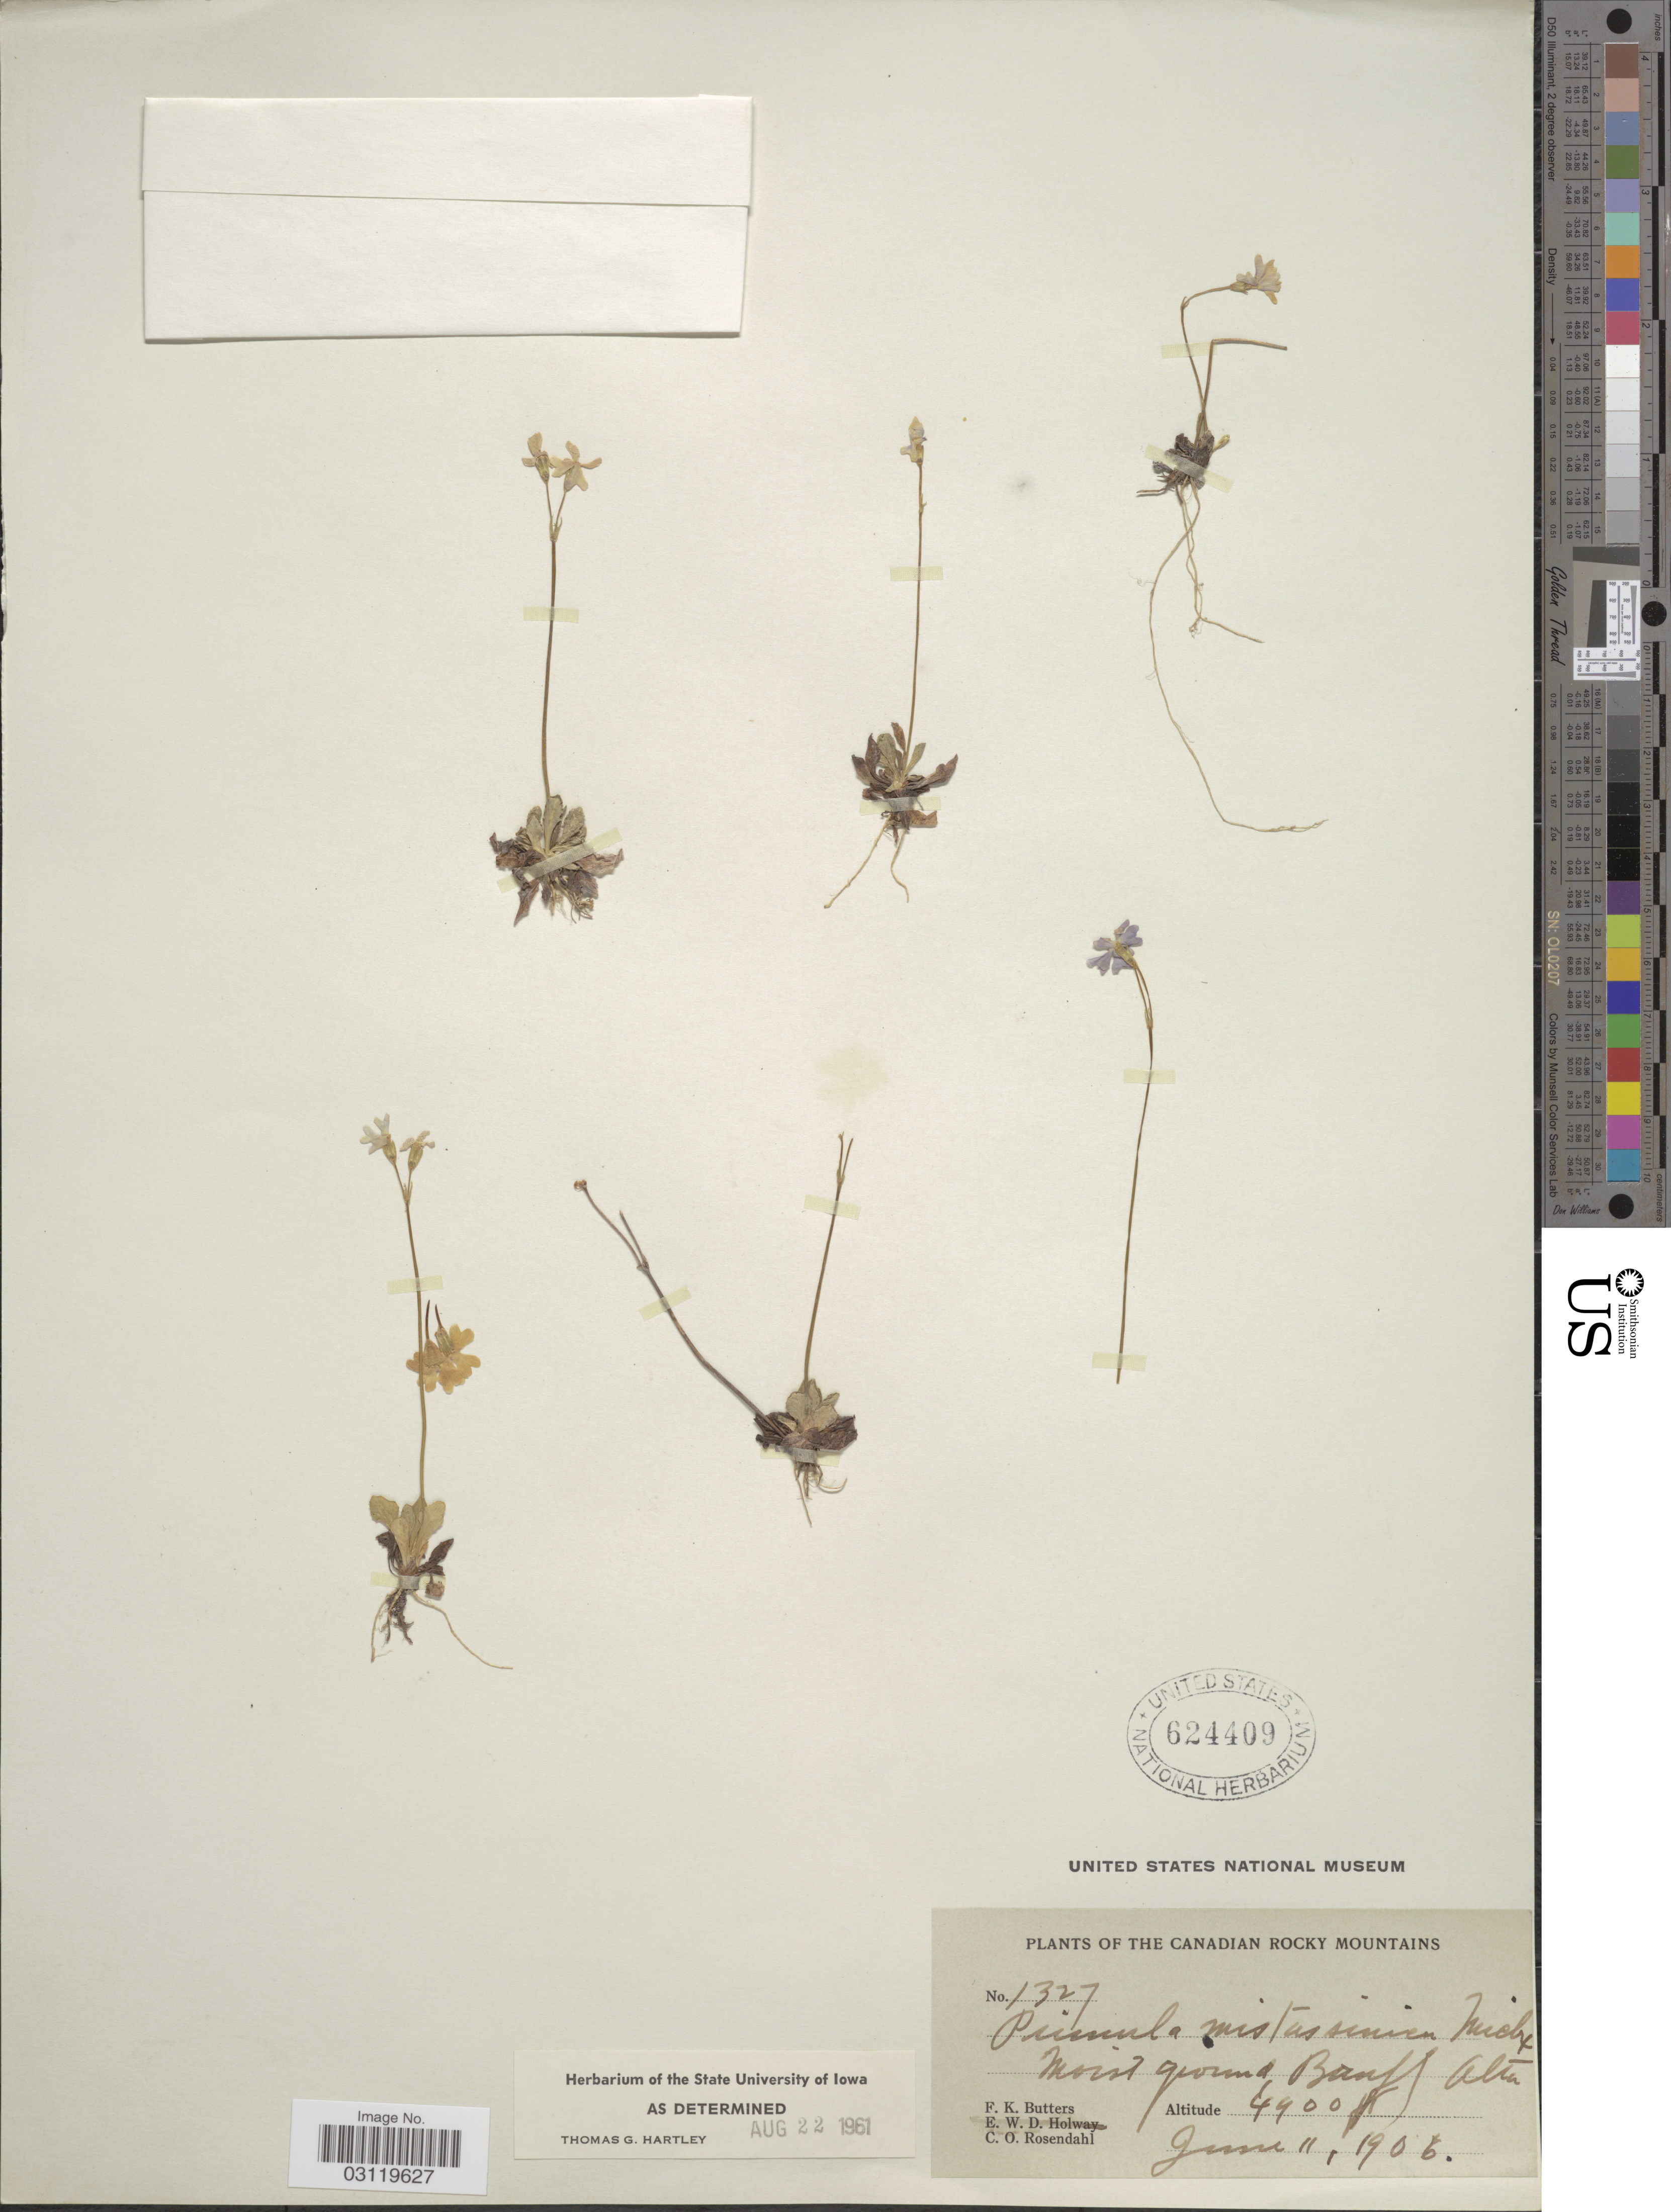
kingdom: Plantae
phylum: Tracheophyta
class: Magnoliopsida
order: Ericales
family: Primulaceae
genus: Primula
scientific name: Primula mistassinica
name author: Michx.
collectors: F. K. Butters & C. O. Rosendahl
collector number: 1327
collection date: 1906-06-11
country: Canada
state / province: Alberta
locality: The Canadian Rocky Mountains, moist ground Banff Alta.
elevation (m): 1494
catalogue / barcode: US 624409